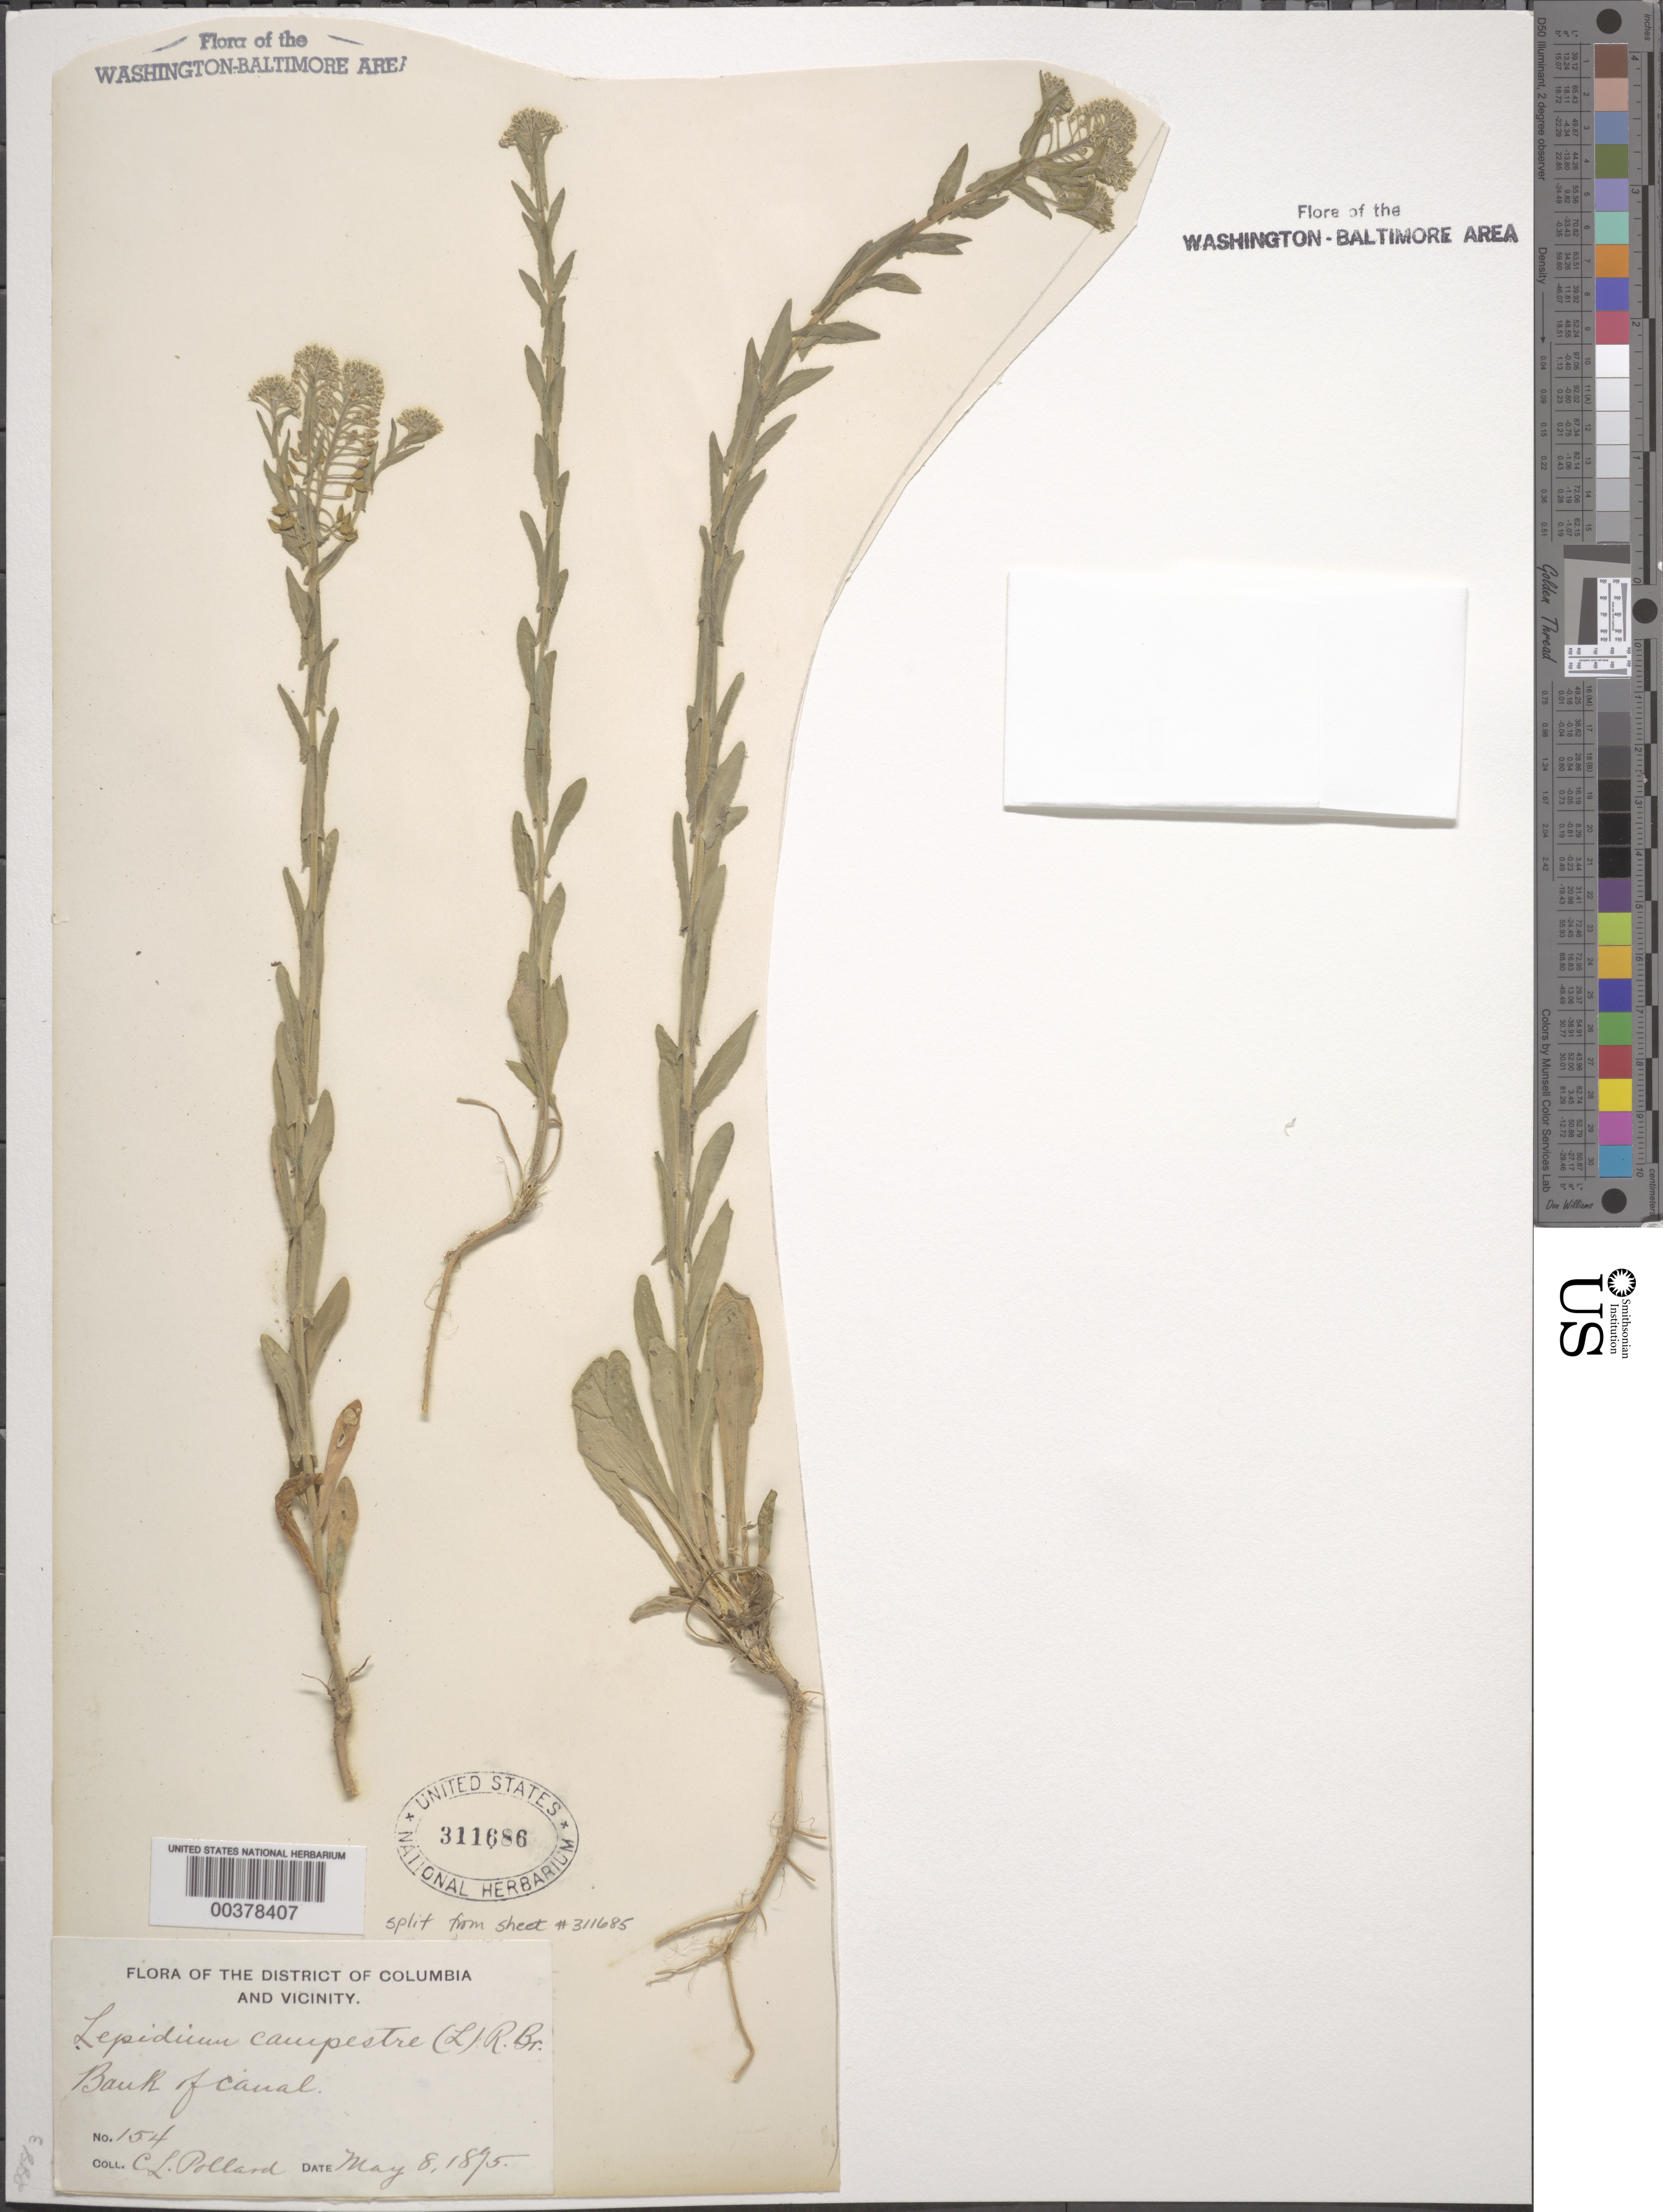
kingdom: Plantae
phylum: Tracheophyta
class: Magnoliopsida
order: Brassicales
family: Brassicaceae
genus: Lepidium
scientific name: Lepidium campestre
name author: (L.) W.T. Aiton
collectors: C. L. Pollard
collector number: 154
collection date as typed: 08 May 1895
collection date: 1895-05-08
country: United States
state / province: District of Columbia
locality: Canal Bank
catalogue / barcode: US 311686